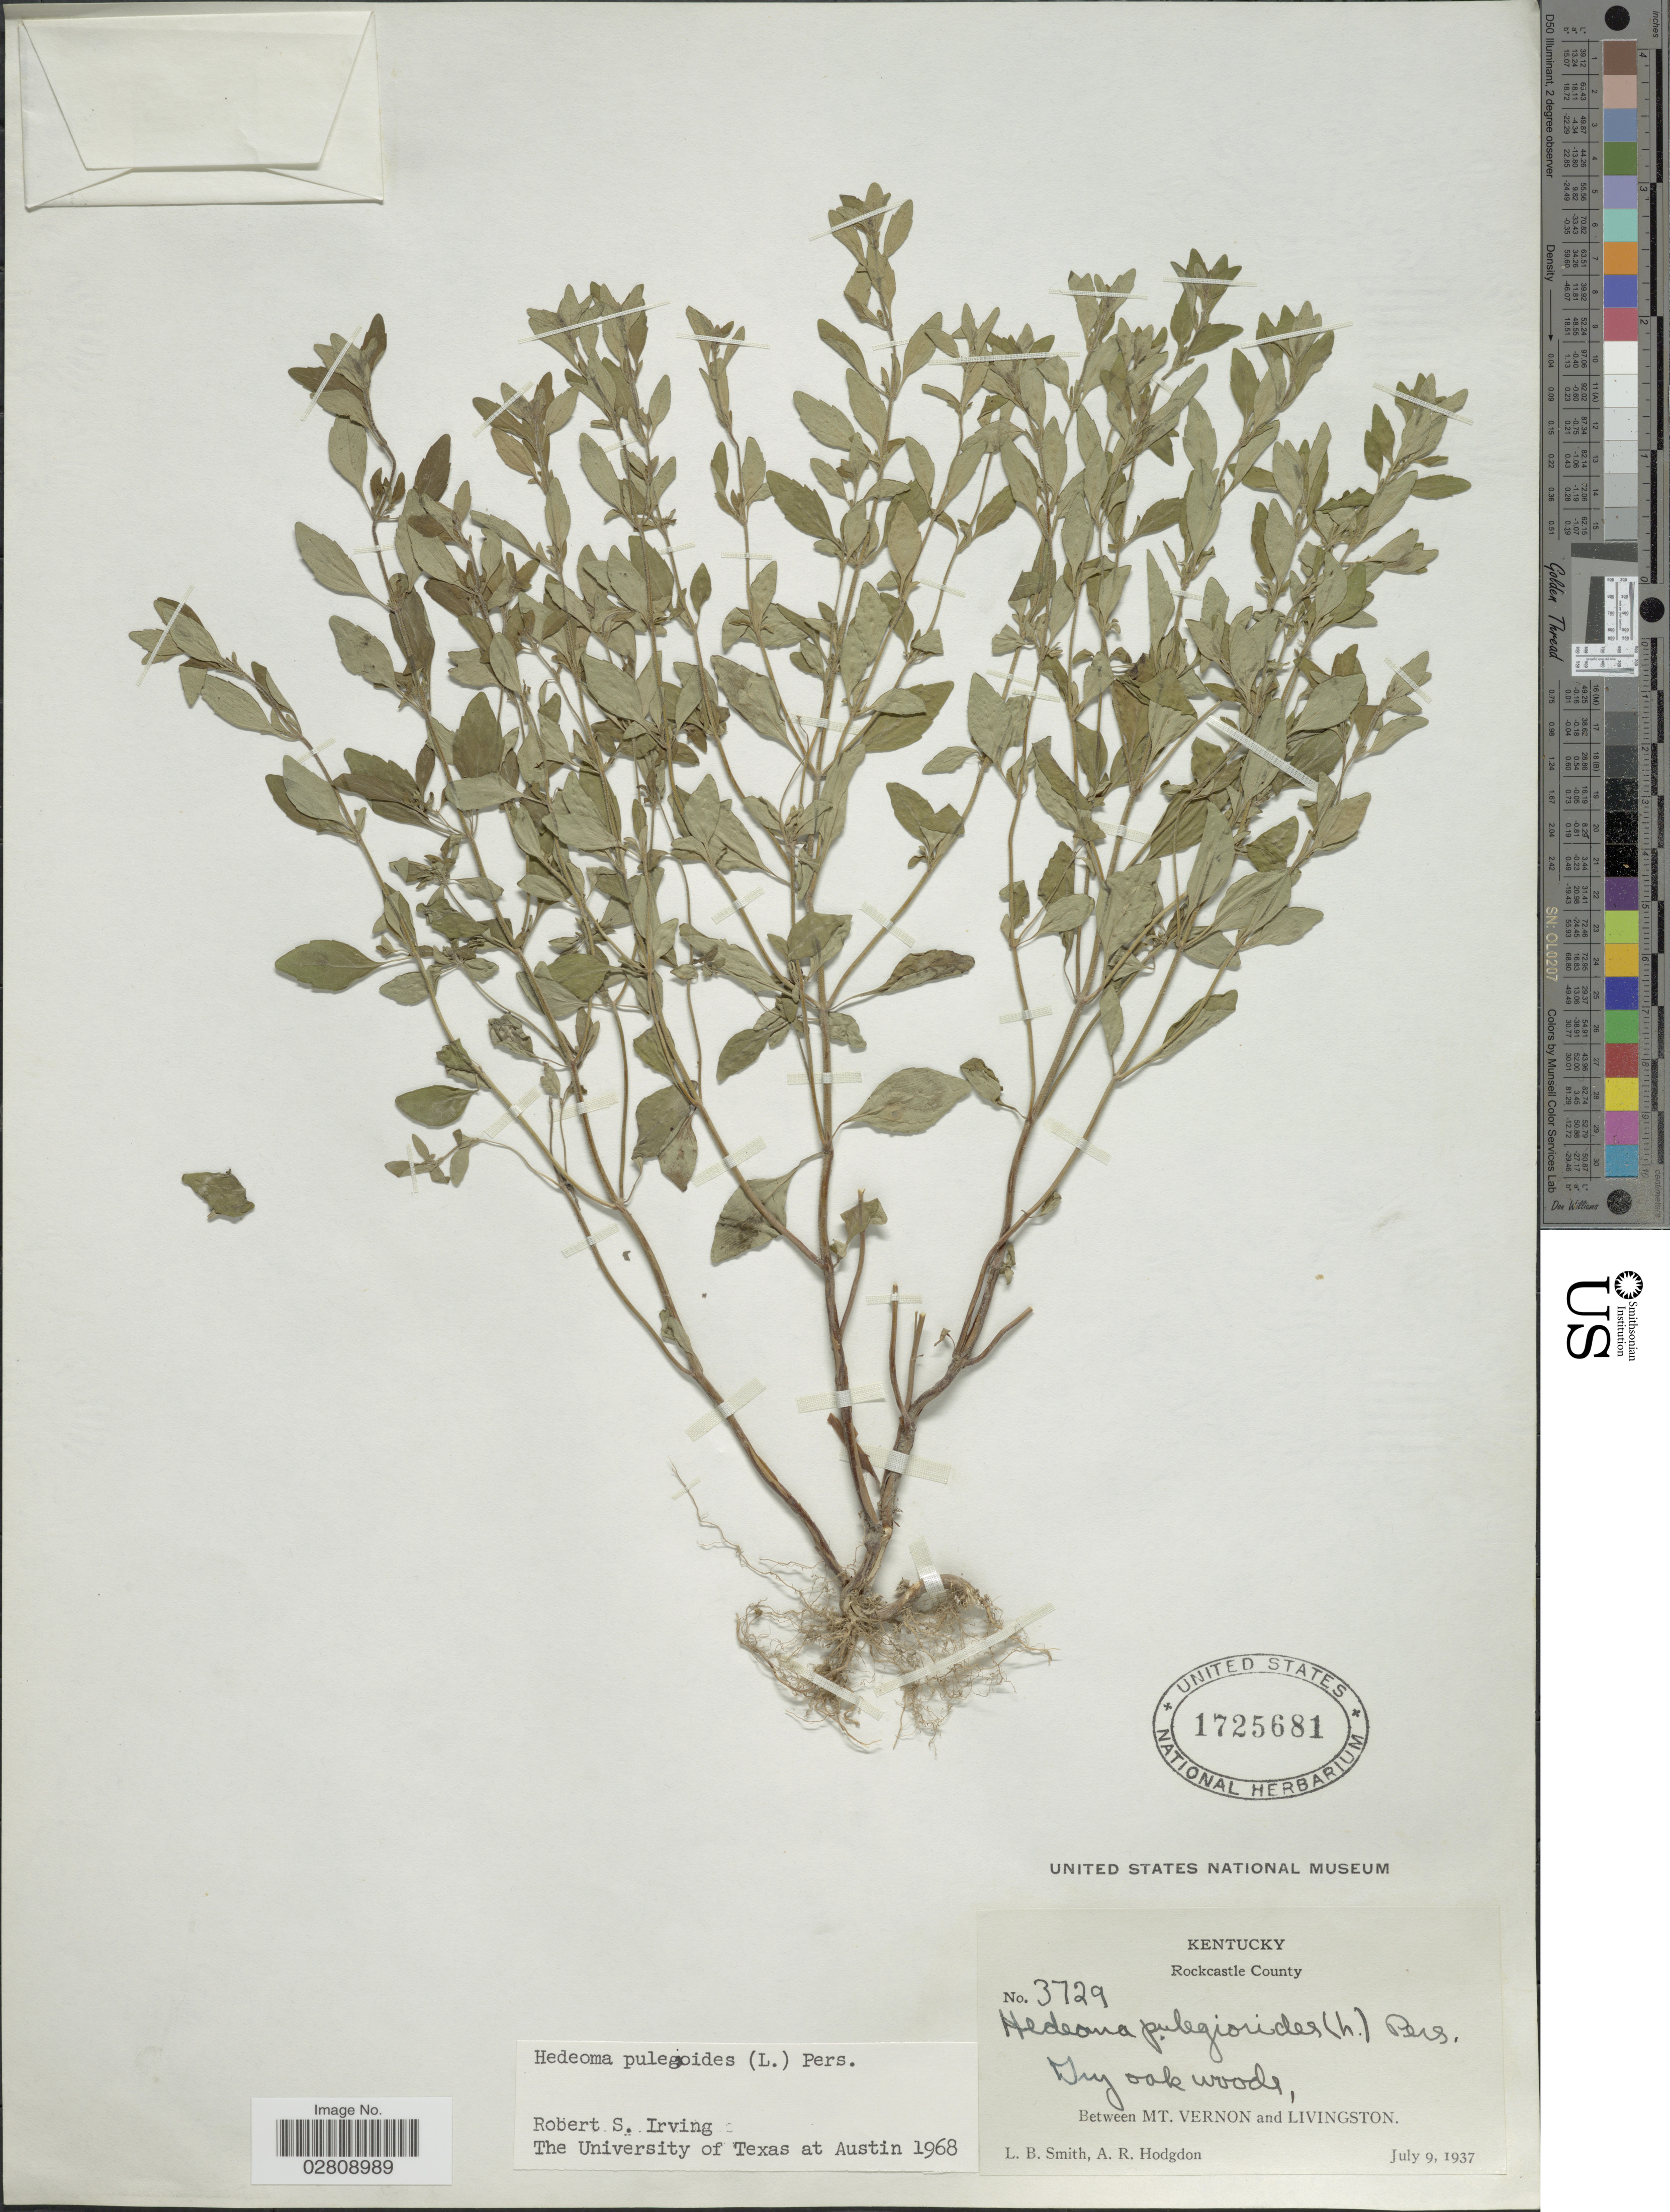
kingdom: Plantae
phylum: Tracheophyta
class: Magnoliopsida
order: Lamiales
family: Lamiaceae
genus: Hedeoma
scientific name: Hedeoma pulegioides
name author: (L.) Pers.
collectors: L. Smith & A. R. Hodgdon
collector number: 3729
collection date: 1937-07-09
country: United States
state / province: Kentucky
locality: Rockcastle County. Between Mt. Vernon and Livingston.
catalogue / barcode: US 1725681